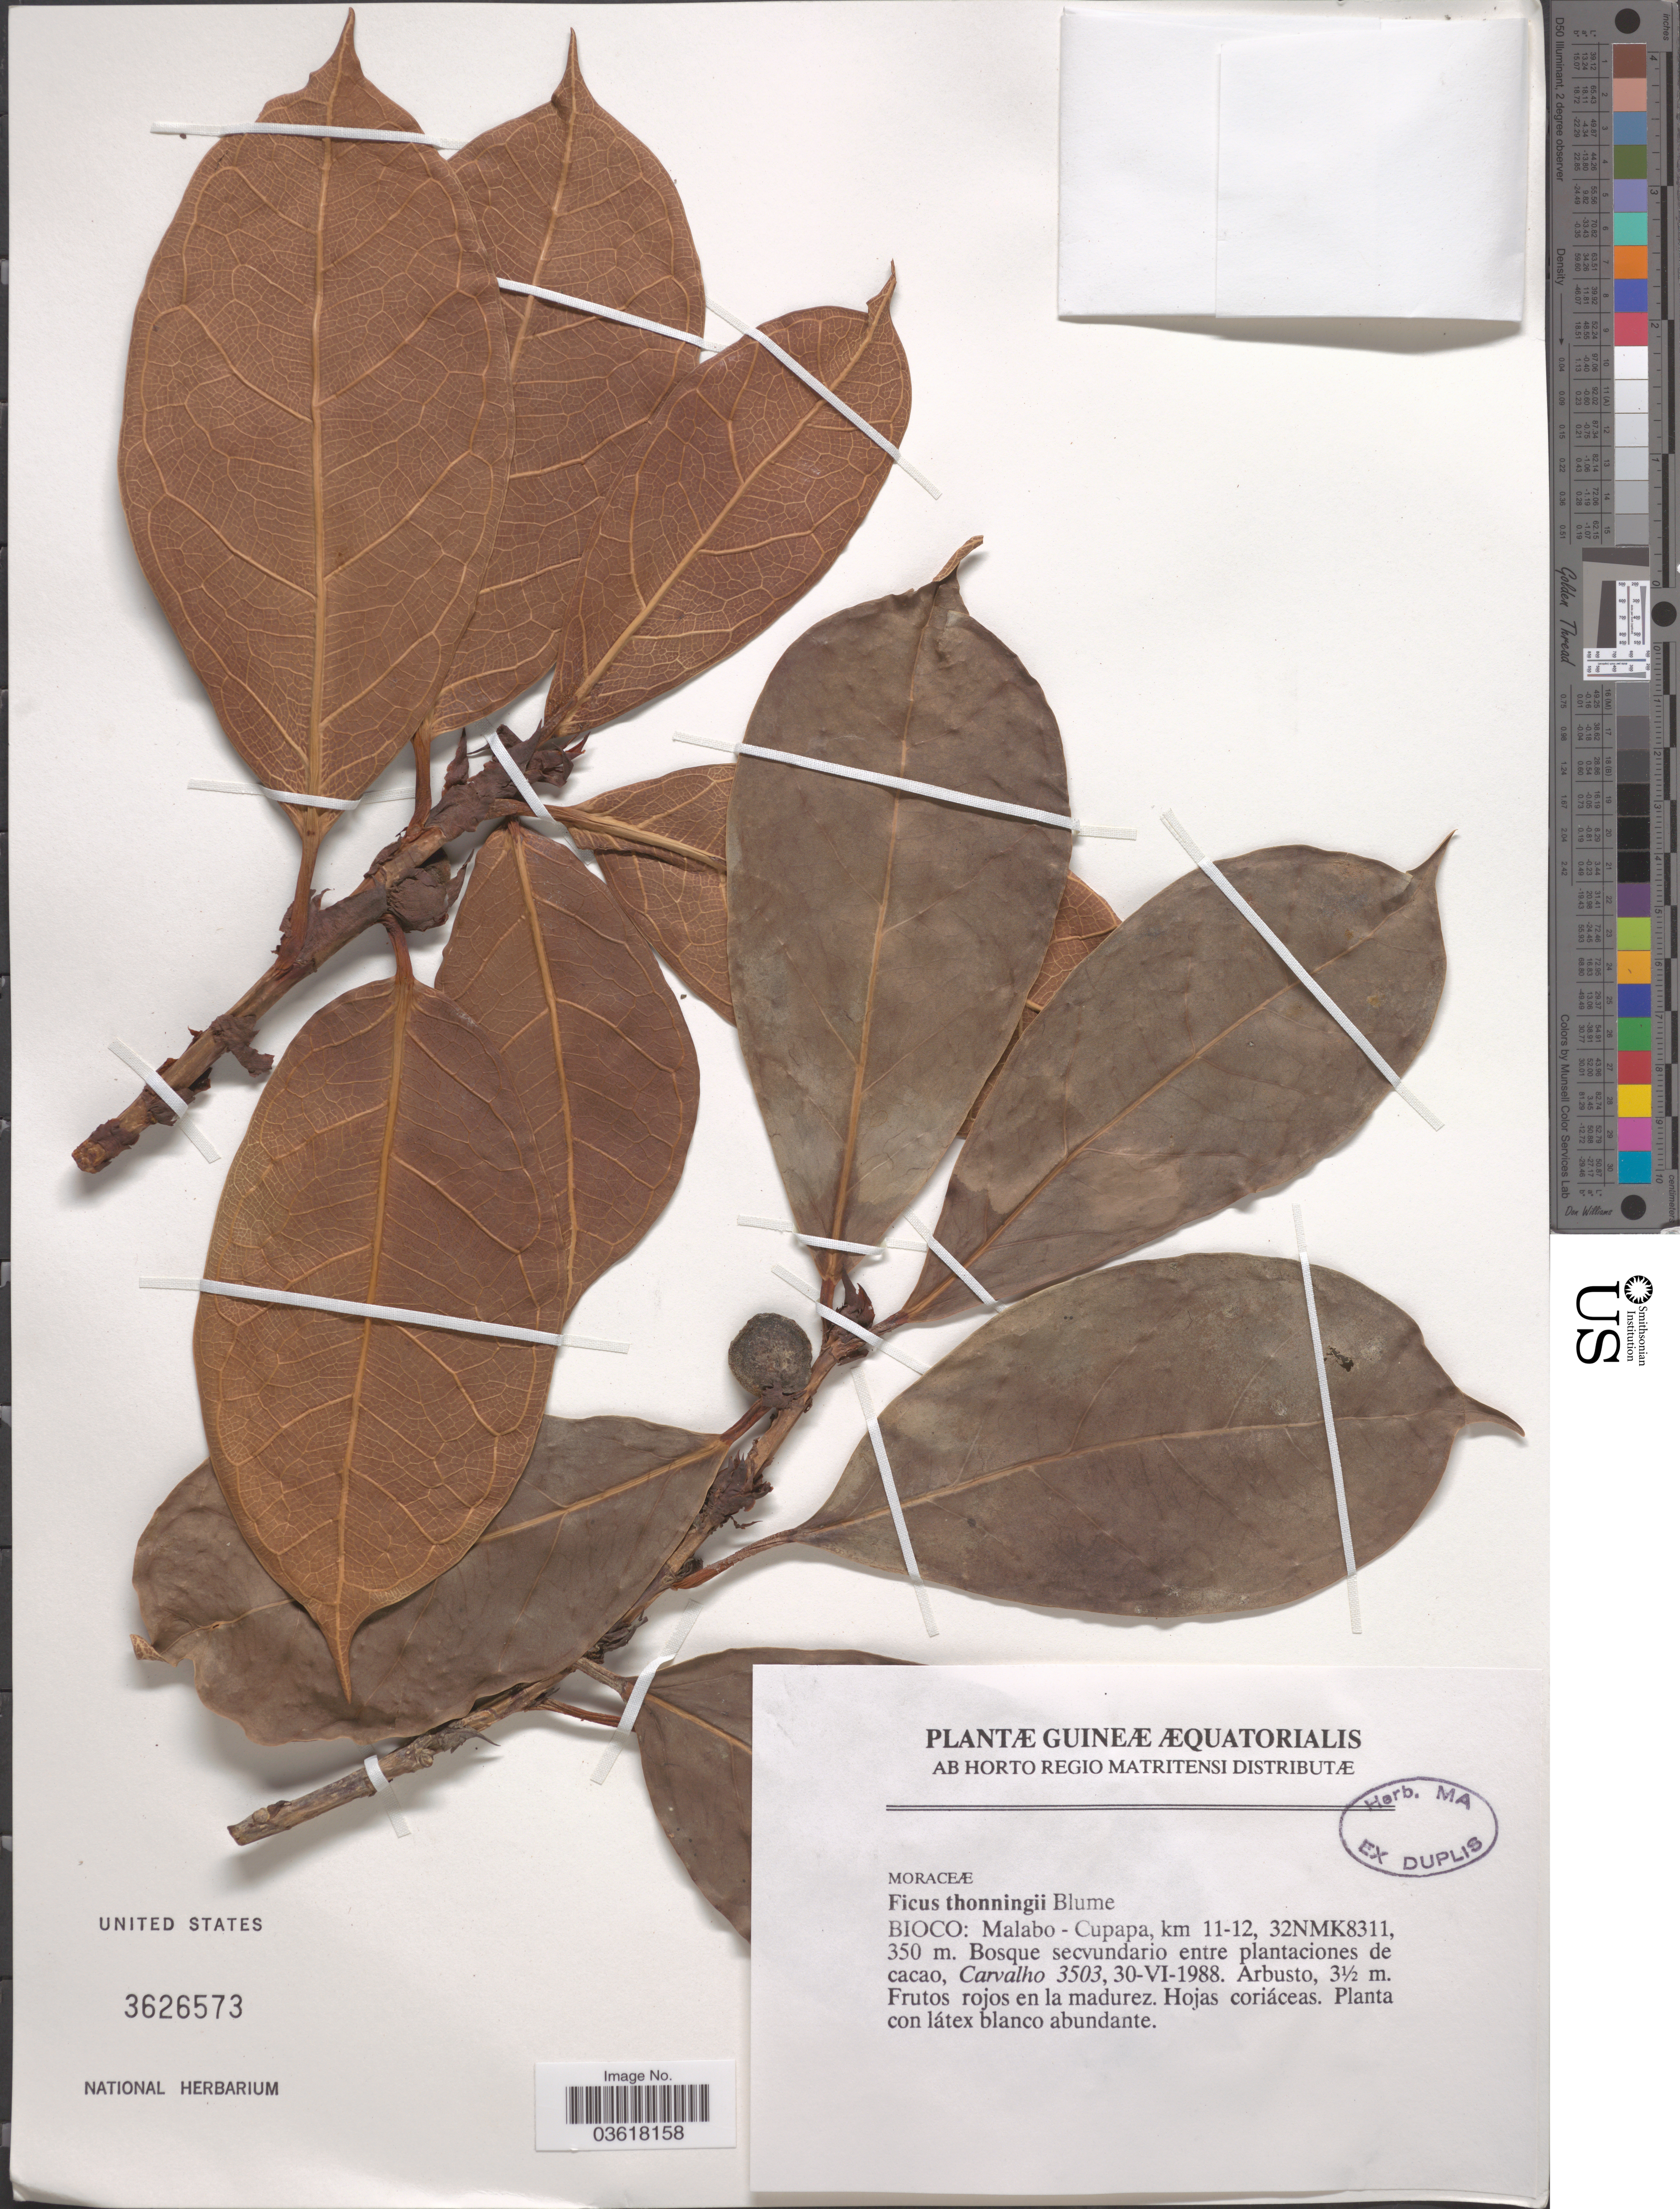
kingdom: Plantae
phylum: Tracheophyta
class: Magnoliopsida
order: Rosales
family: Moraceae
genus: Ficus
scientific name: Ficus thonningii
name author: Blume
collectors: Carvalho, --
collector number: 3503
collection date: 1988-06-30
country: Equatorial Guinea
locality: Guineæ Æquatorialis. Bioco: Malabo-Cupapa, km 11-12, 32NMK8311.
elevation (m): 350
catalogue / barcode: US 3626573